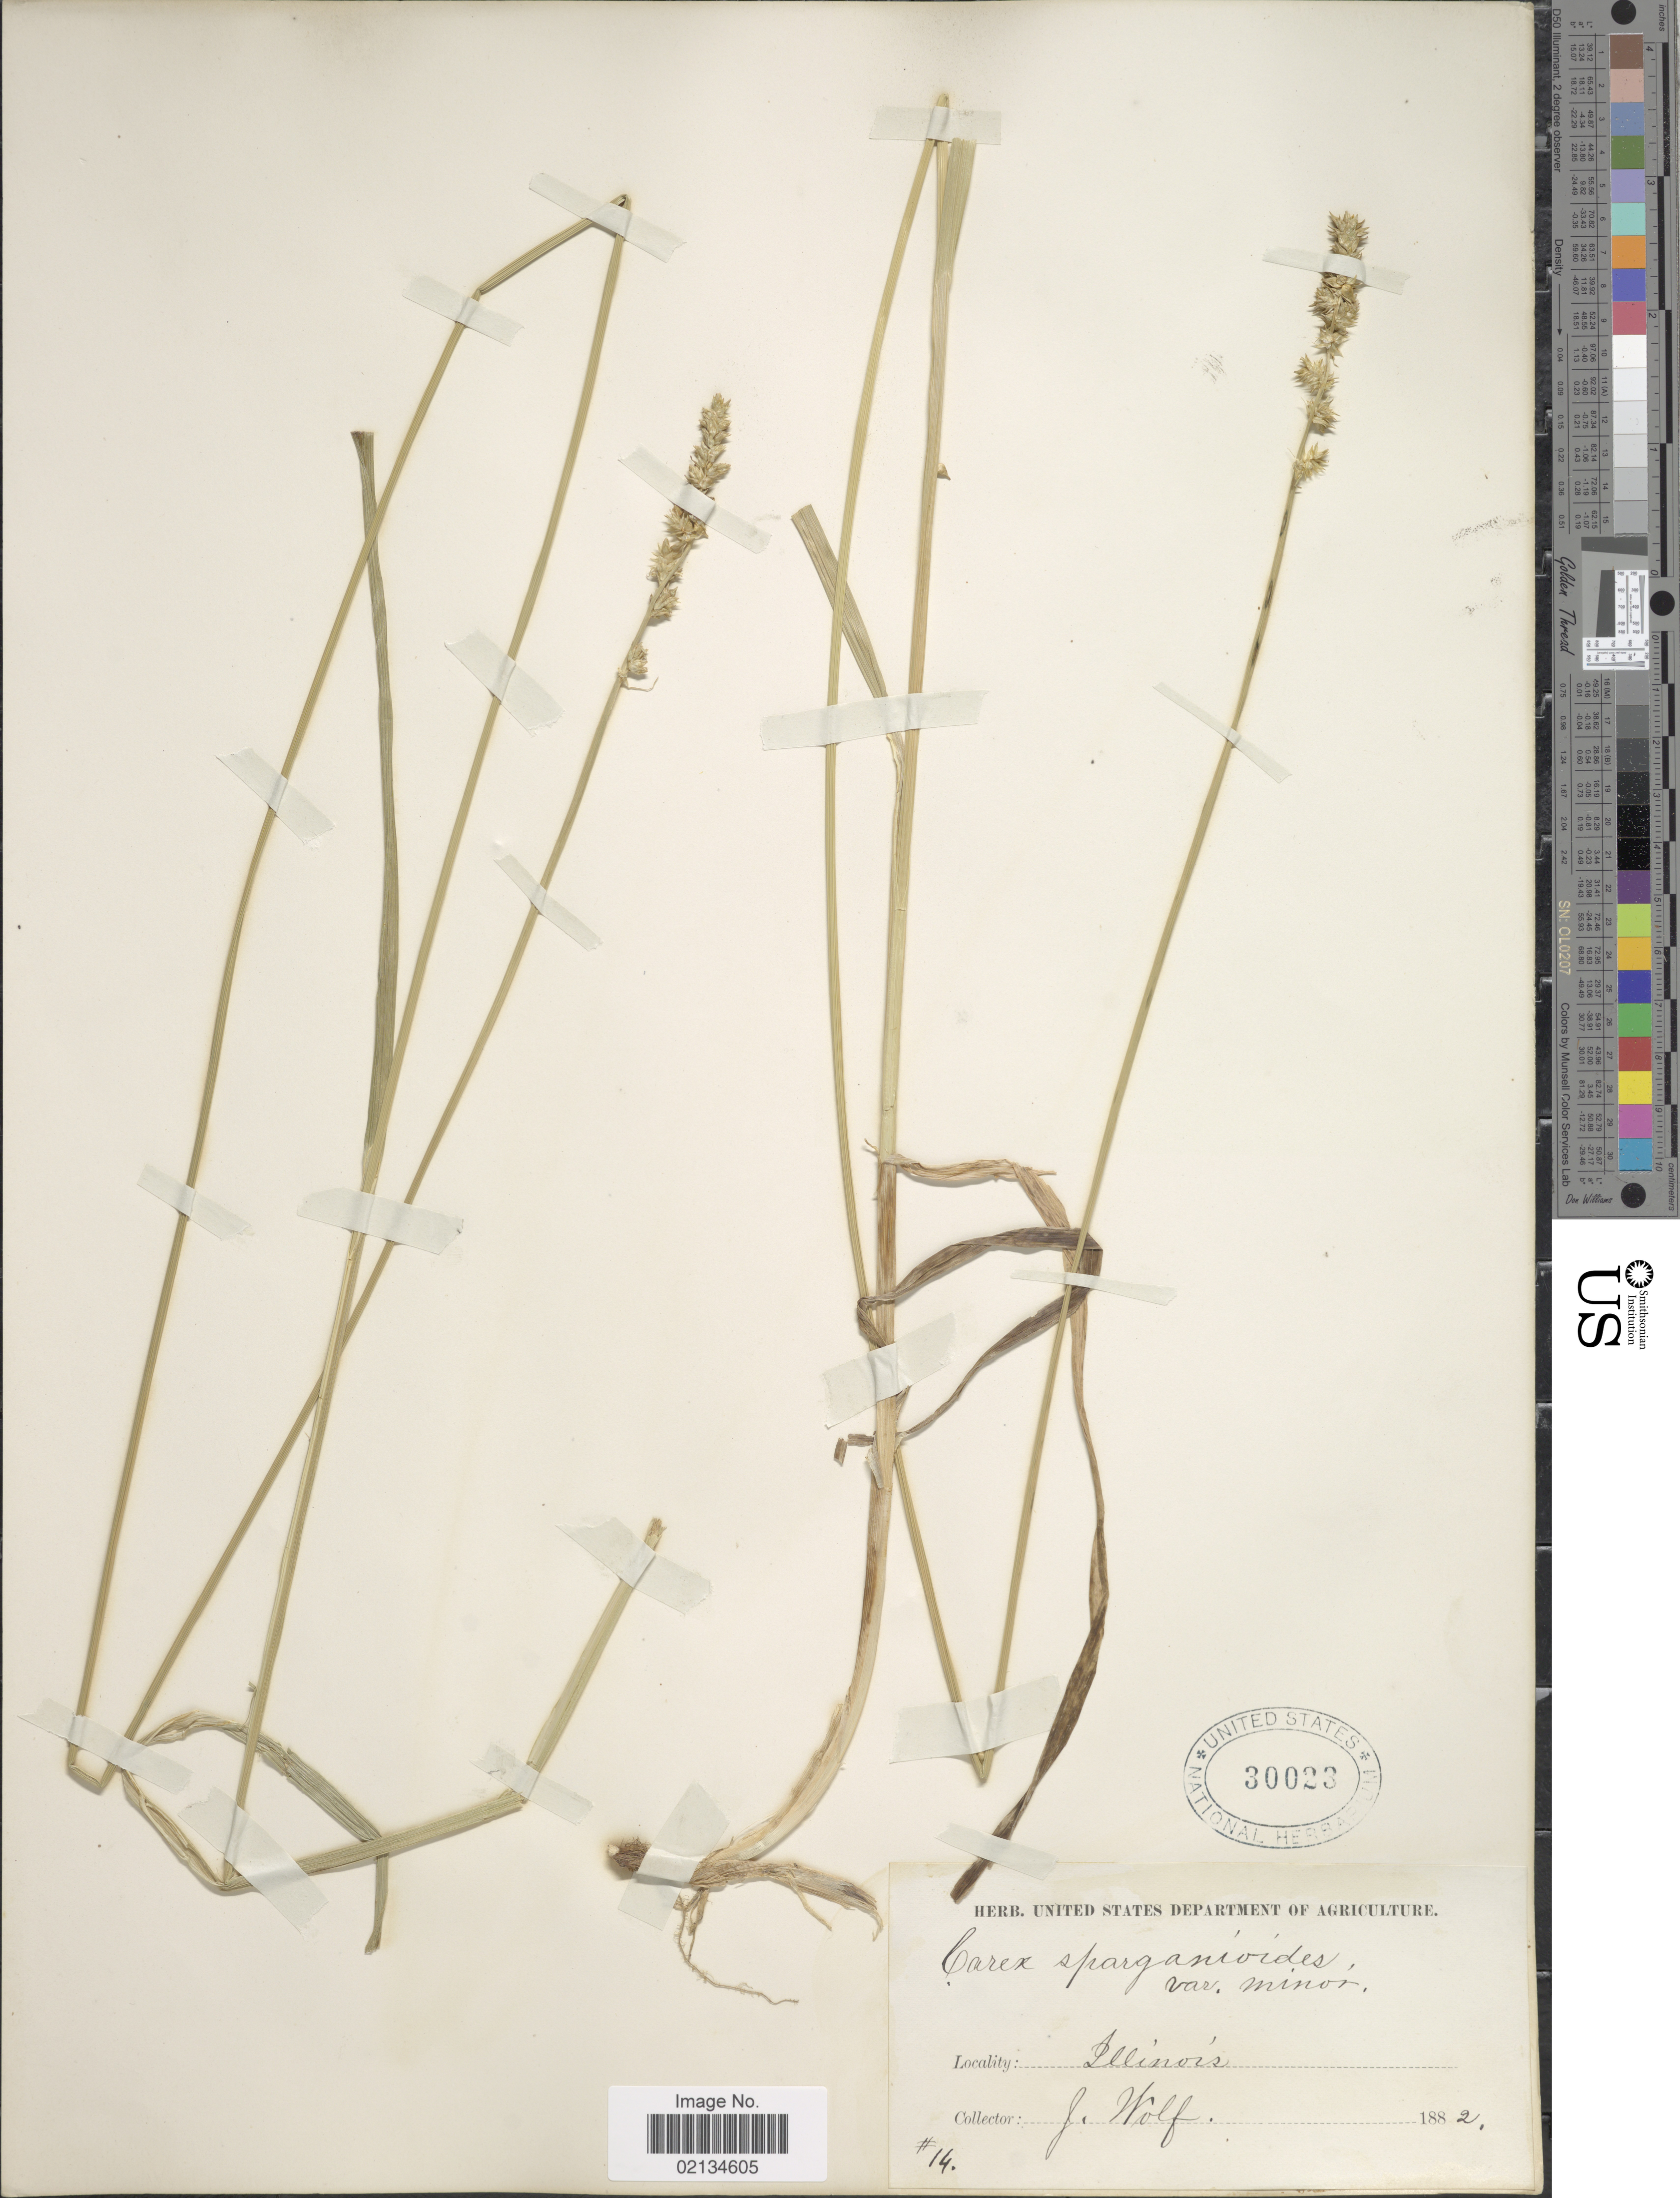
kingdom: Plantae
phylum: Tracheophyta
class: Liliopsida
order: Poales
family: Cyperaceae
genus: Carex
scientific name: Carex sparganioides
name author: Muhl. ex Willd.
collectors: J. Wolf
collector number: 14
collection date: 1882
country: United States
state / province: Illinois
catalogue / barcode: US 30023